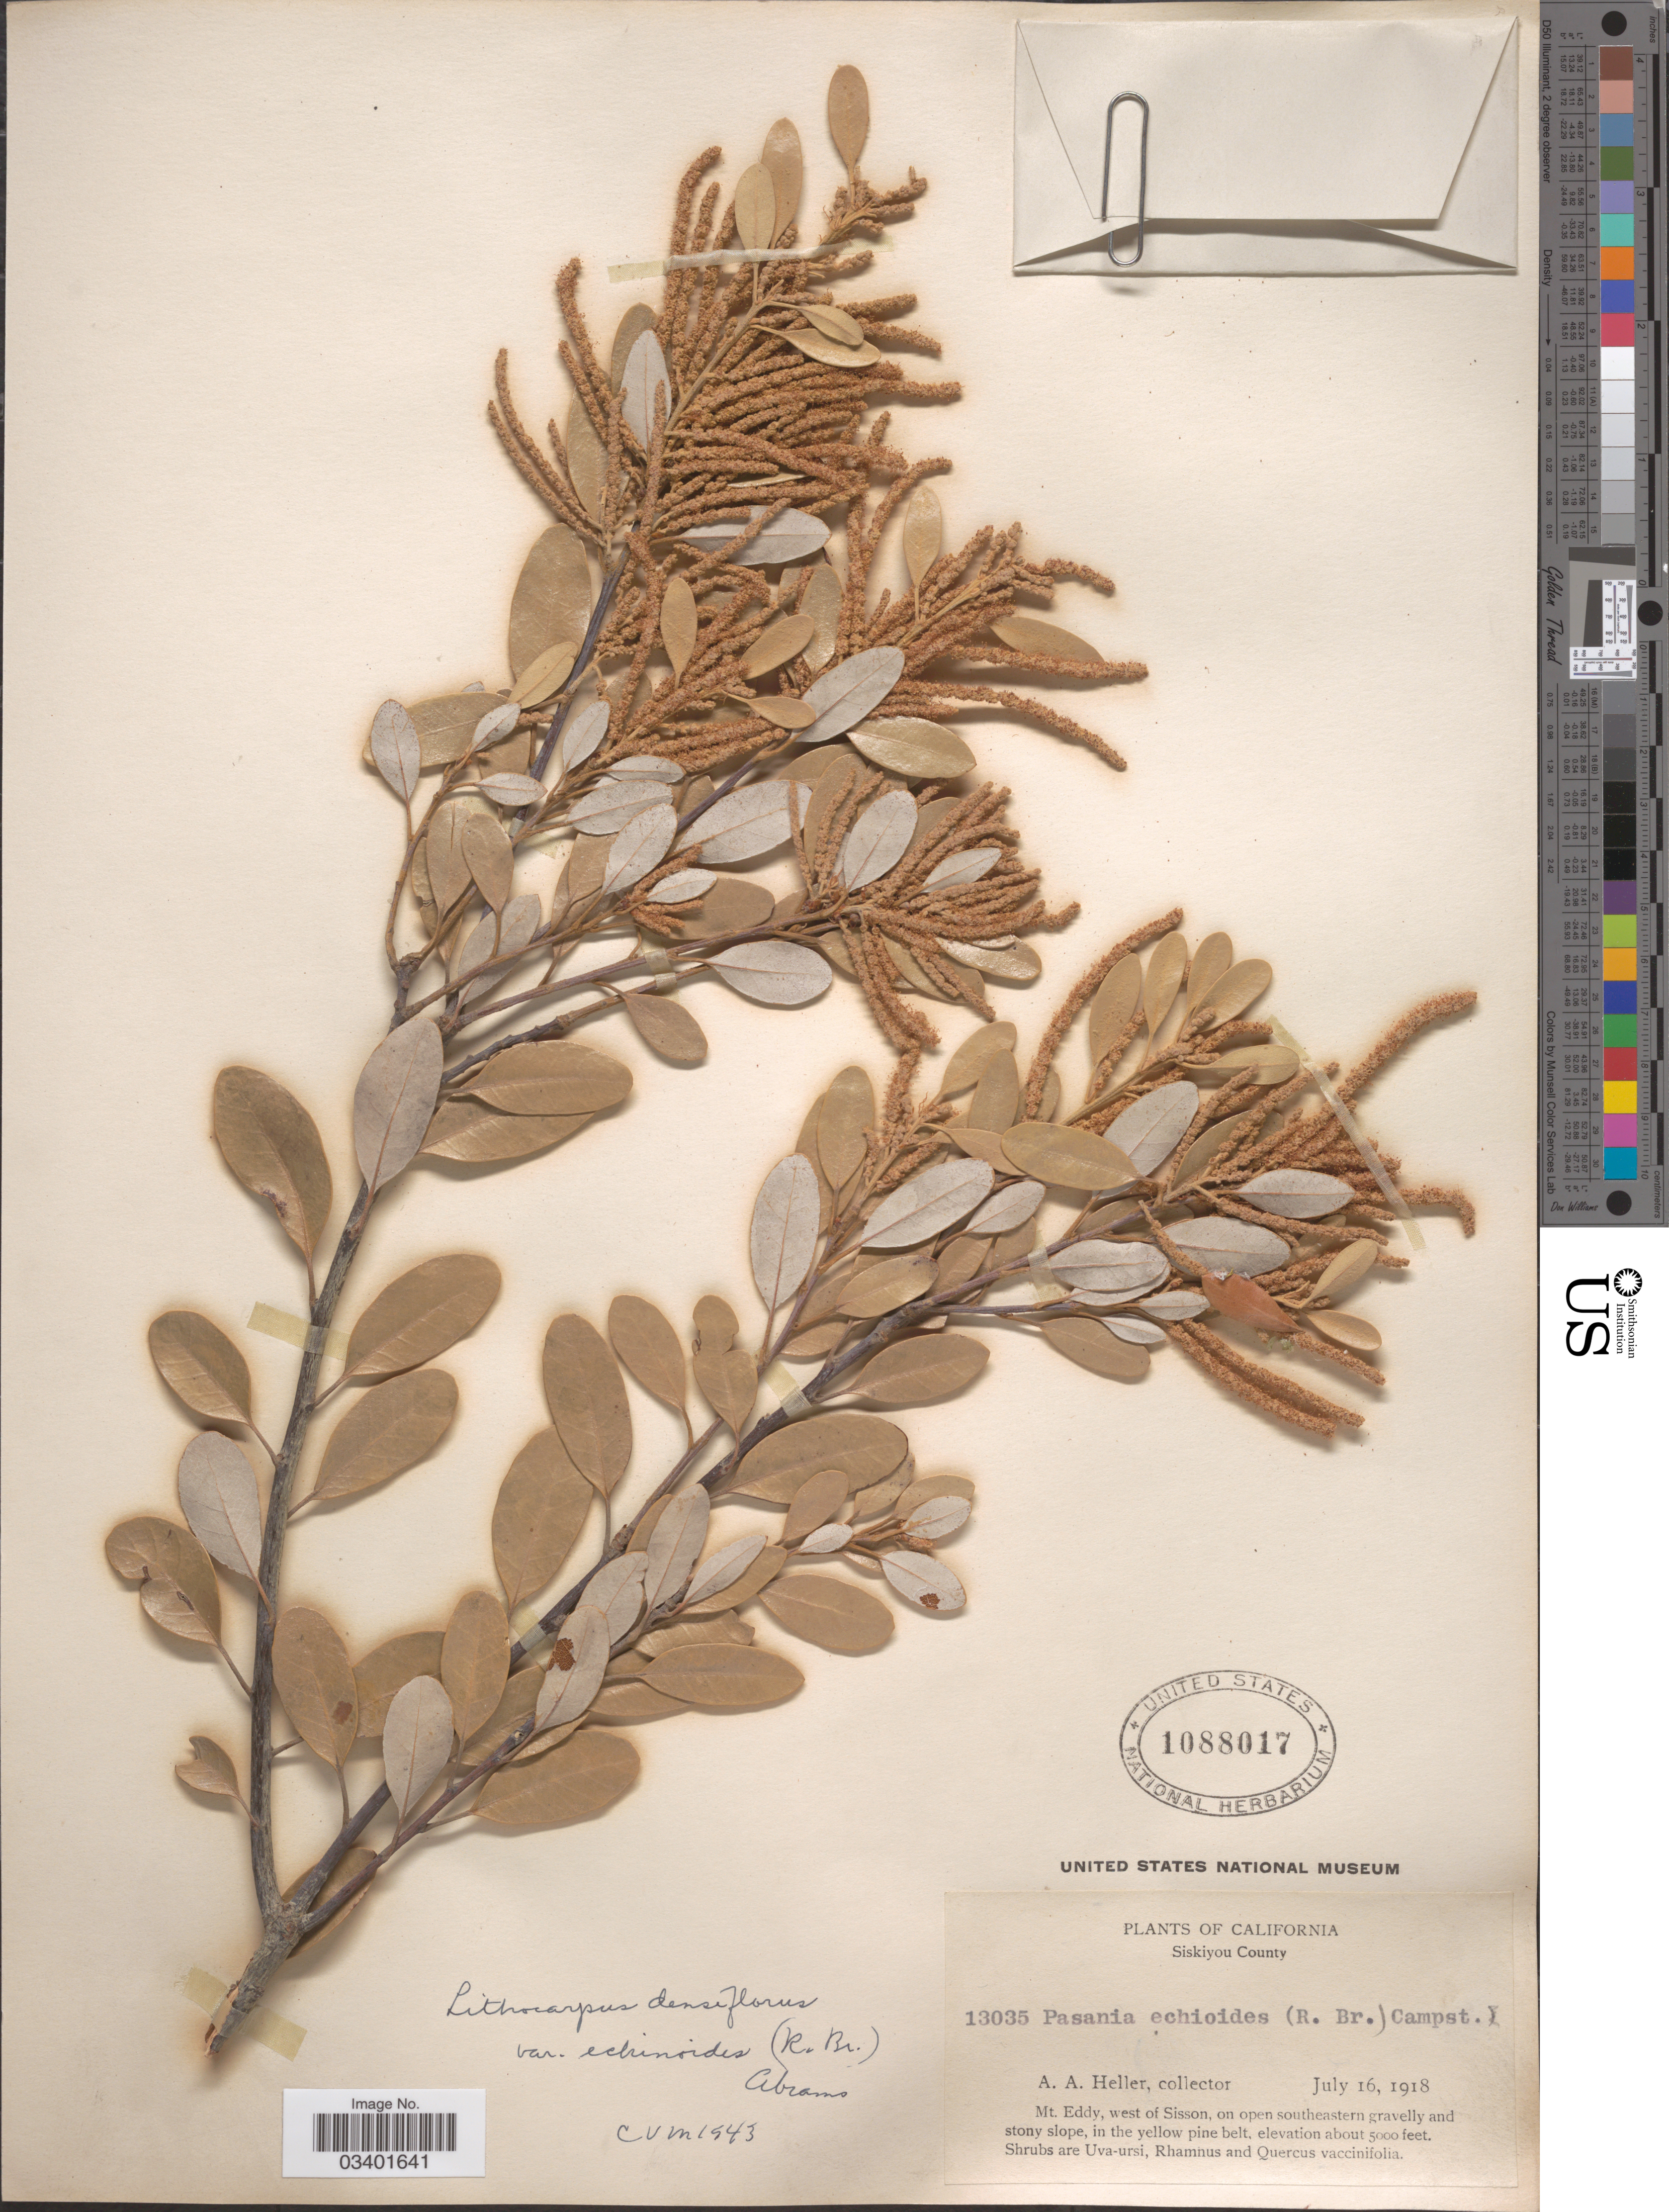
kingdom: Plantae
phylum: Tracheophyta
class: Magnoliopsida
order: Fagales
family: Fagaceae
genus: Notholithocarpus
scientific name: Notholithocarpus densiflorus var. echinoides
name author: (R. Br.ter) P. S. Manos et al.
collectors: A. A. Heller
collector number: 13035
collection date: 1918-07-16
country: United States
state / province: California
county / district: Siskiyou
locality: Siskiyou County. Mt. Eddy, west of Sisson.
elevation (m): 1524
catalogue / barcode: US 1088017